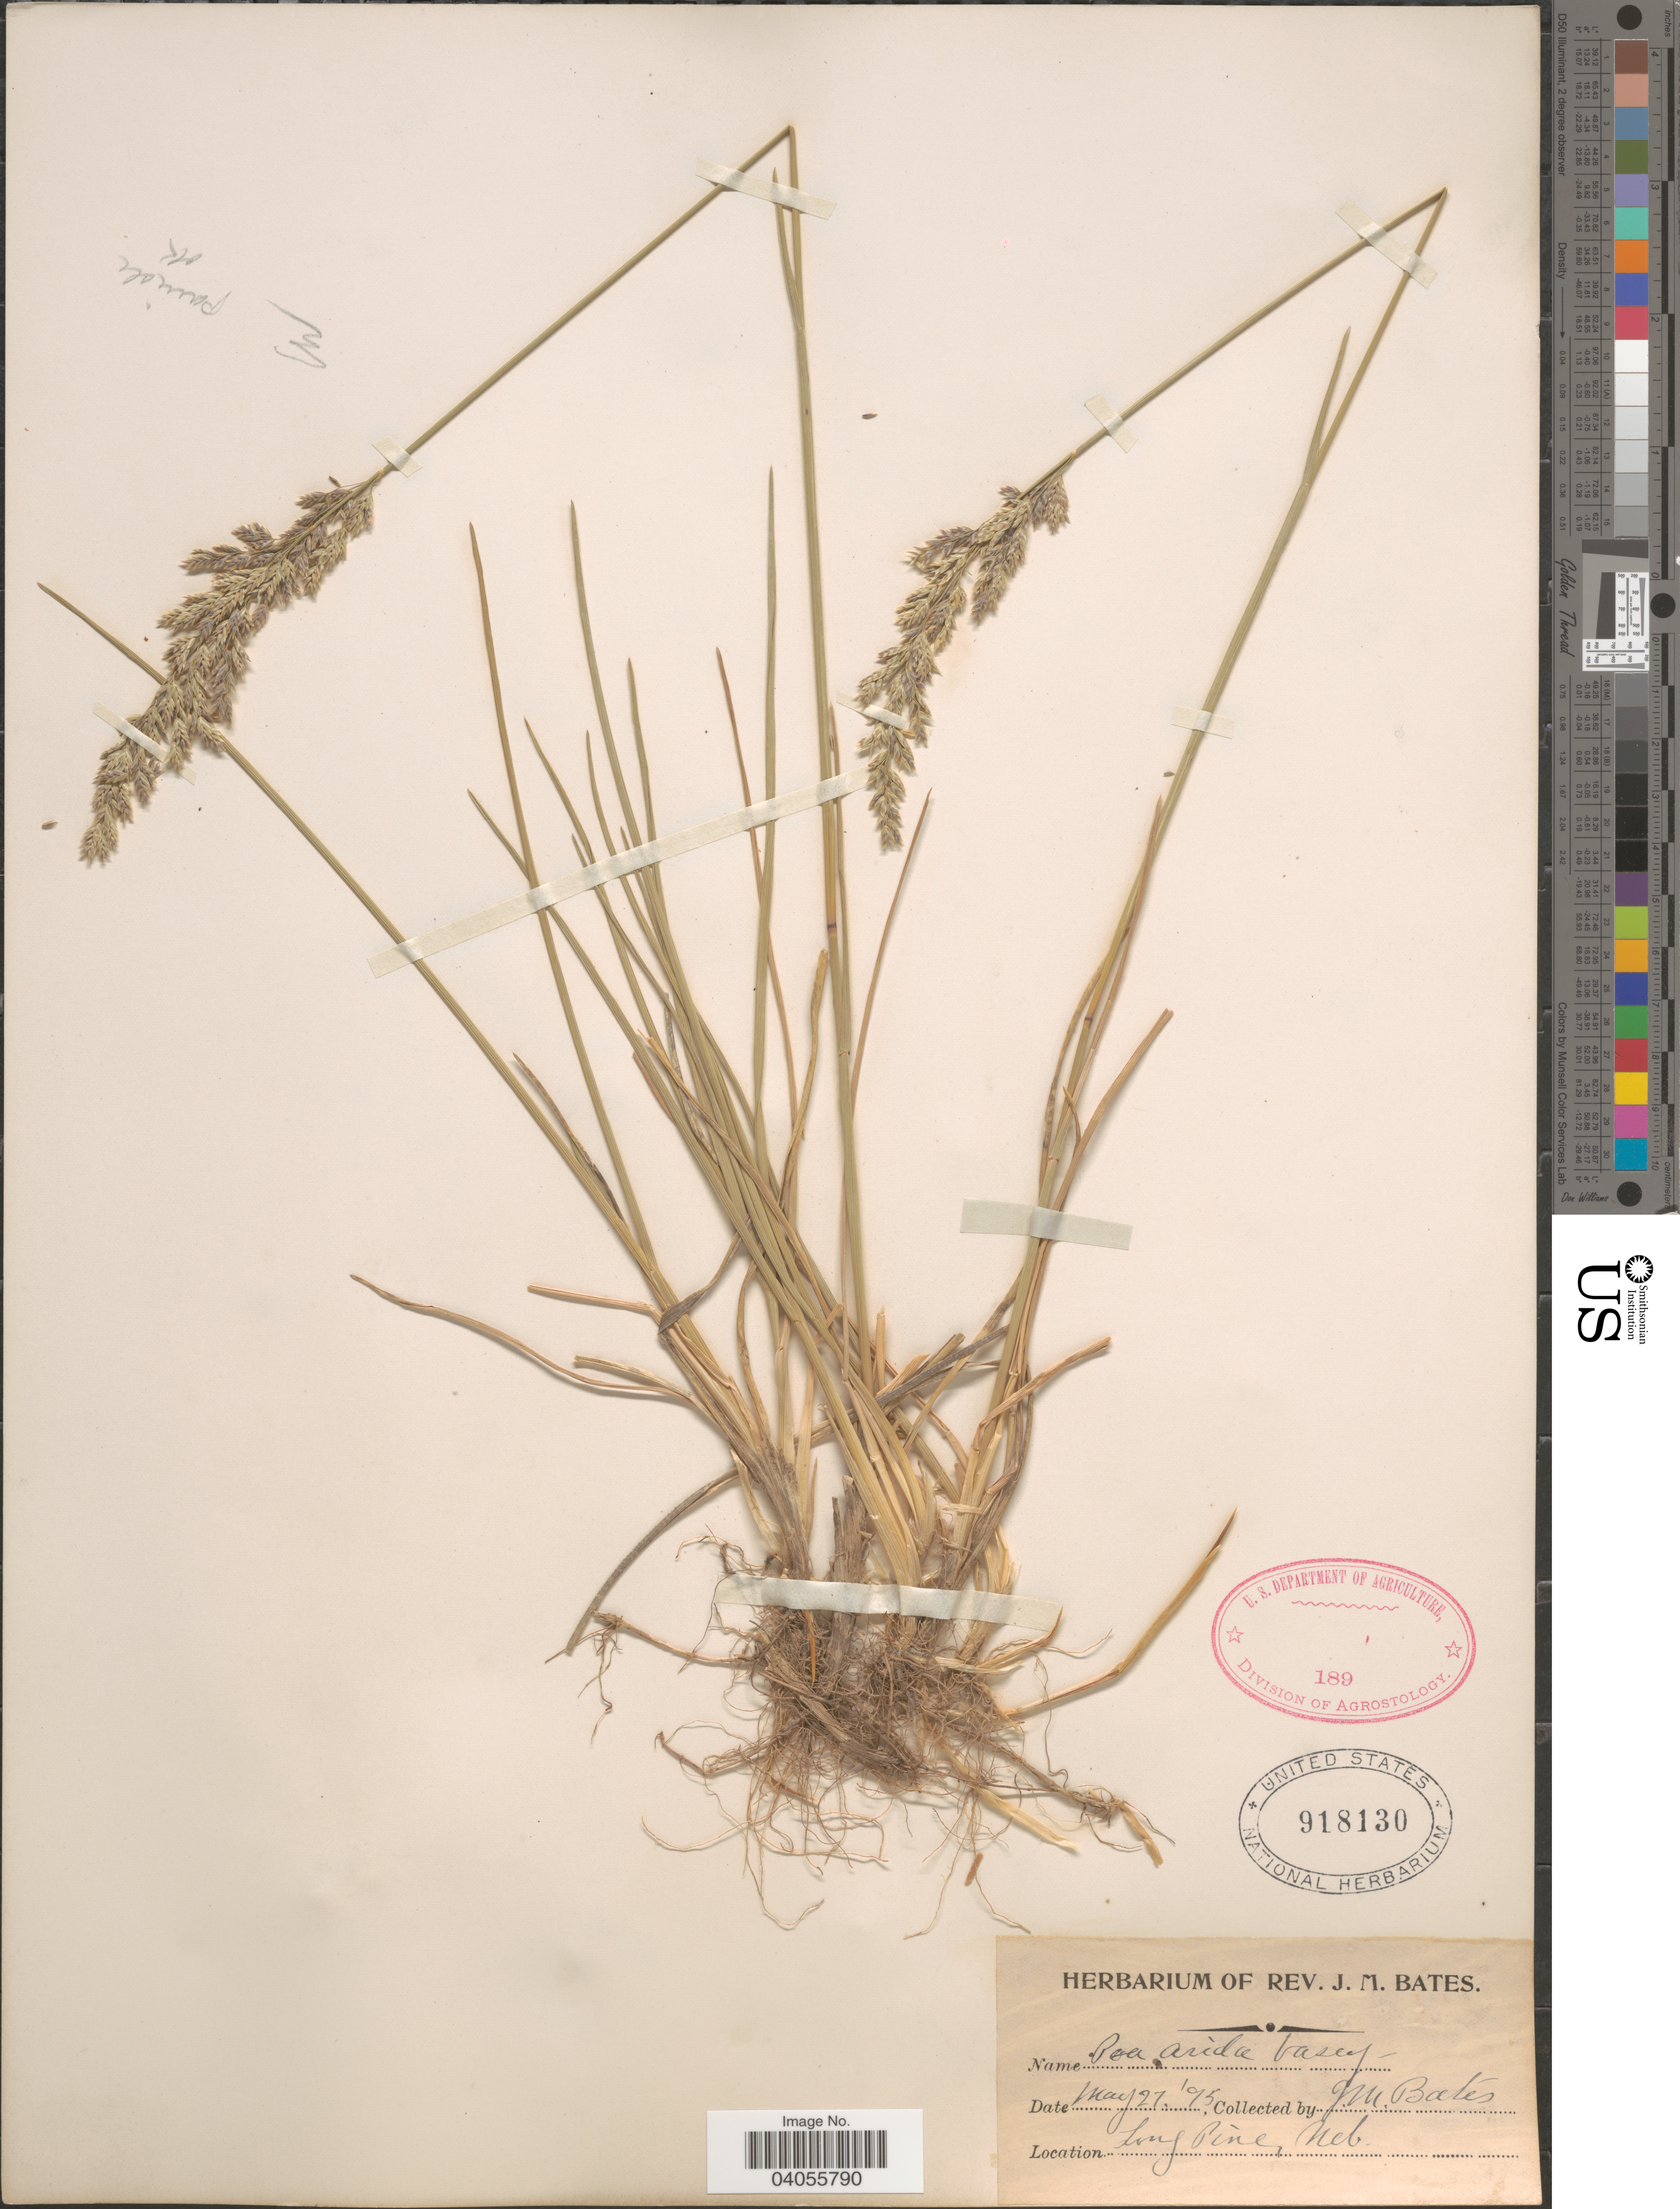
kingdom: Plantae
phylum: Tracheophyta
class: Liliopsida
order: Poales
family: Poaceae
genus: Poa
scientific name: Poa arida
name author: Vasey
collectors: J. Bates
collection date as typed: Transcribed d/m/y: 27/5/95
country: United States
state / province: Nebraska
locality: Long Pine.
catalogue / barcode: US 918130